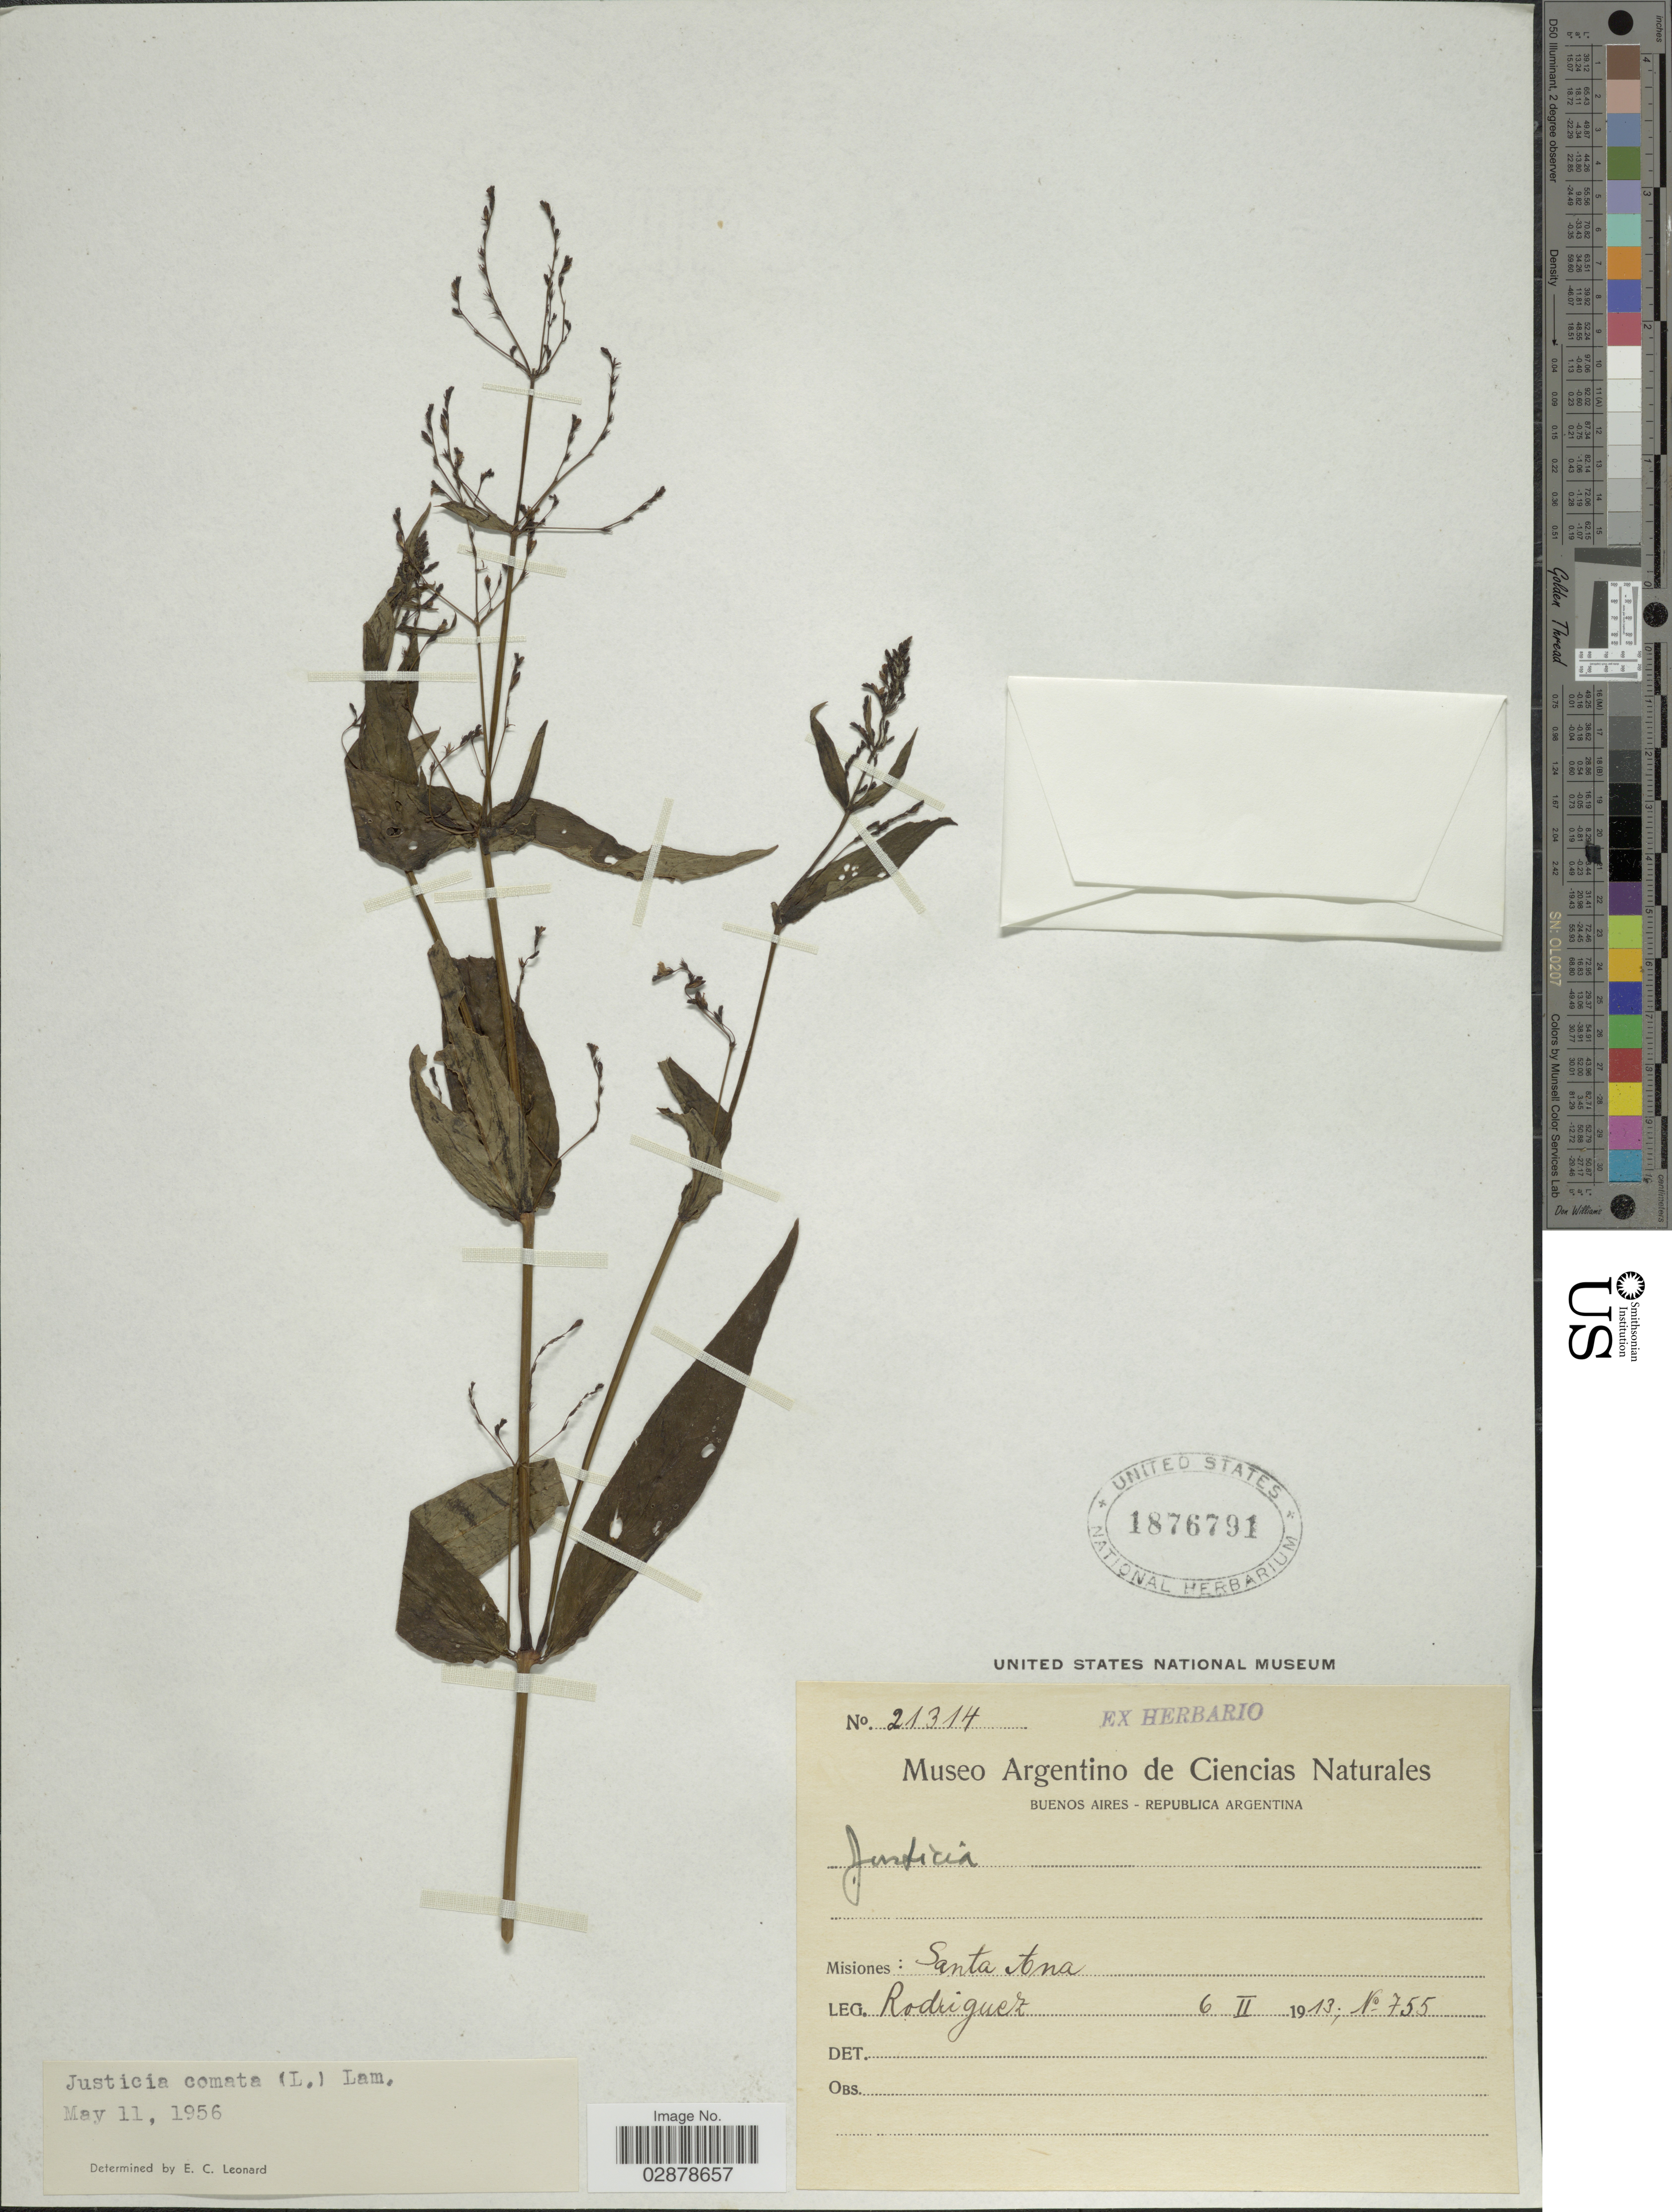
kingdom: Plantae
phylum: Tracheophyta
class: Magnoliopsida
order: Lamiales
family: Acanthaceae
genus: Justicia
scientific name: Justicia comata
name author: (L.) Lam.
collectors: Rodriguez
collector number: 755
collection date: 1913-02-06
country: Argentina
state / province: Misiones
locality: Misiones: Santa Ana.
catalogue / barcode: US 1876791